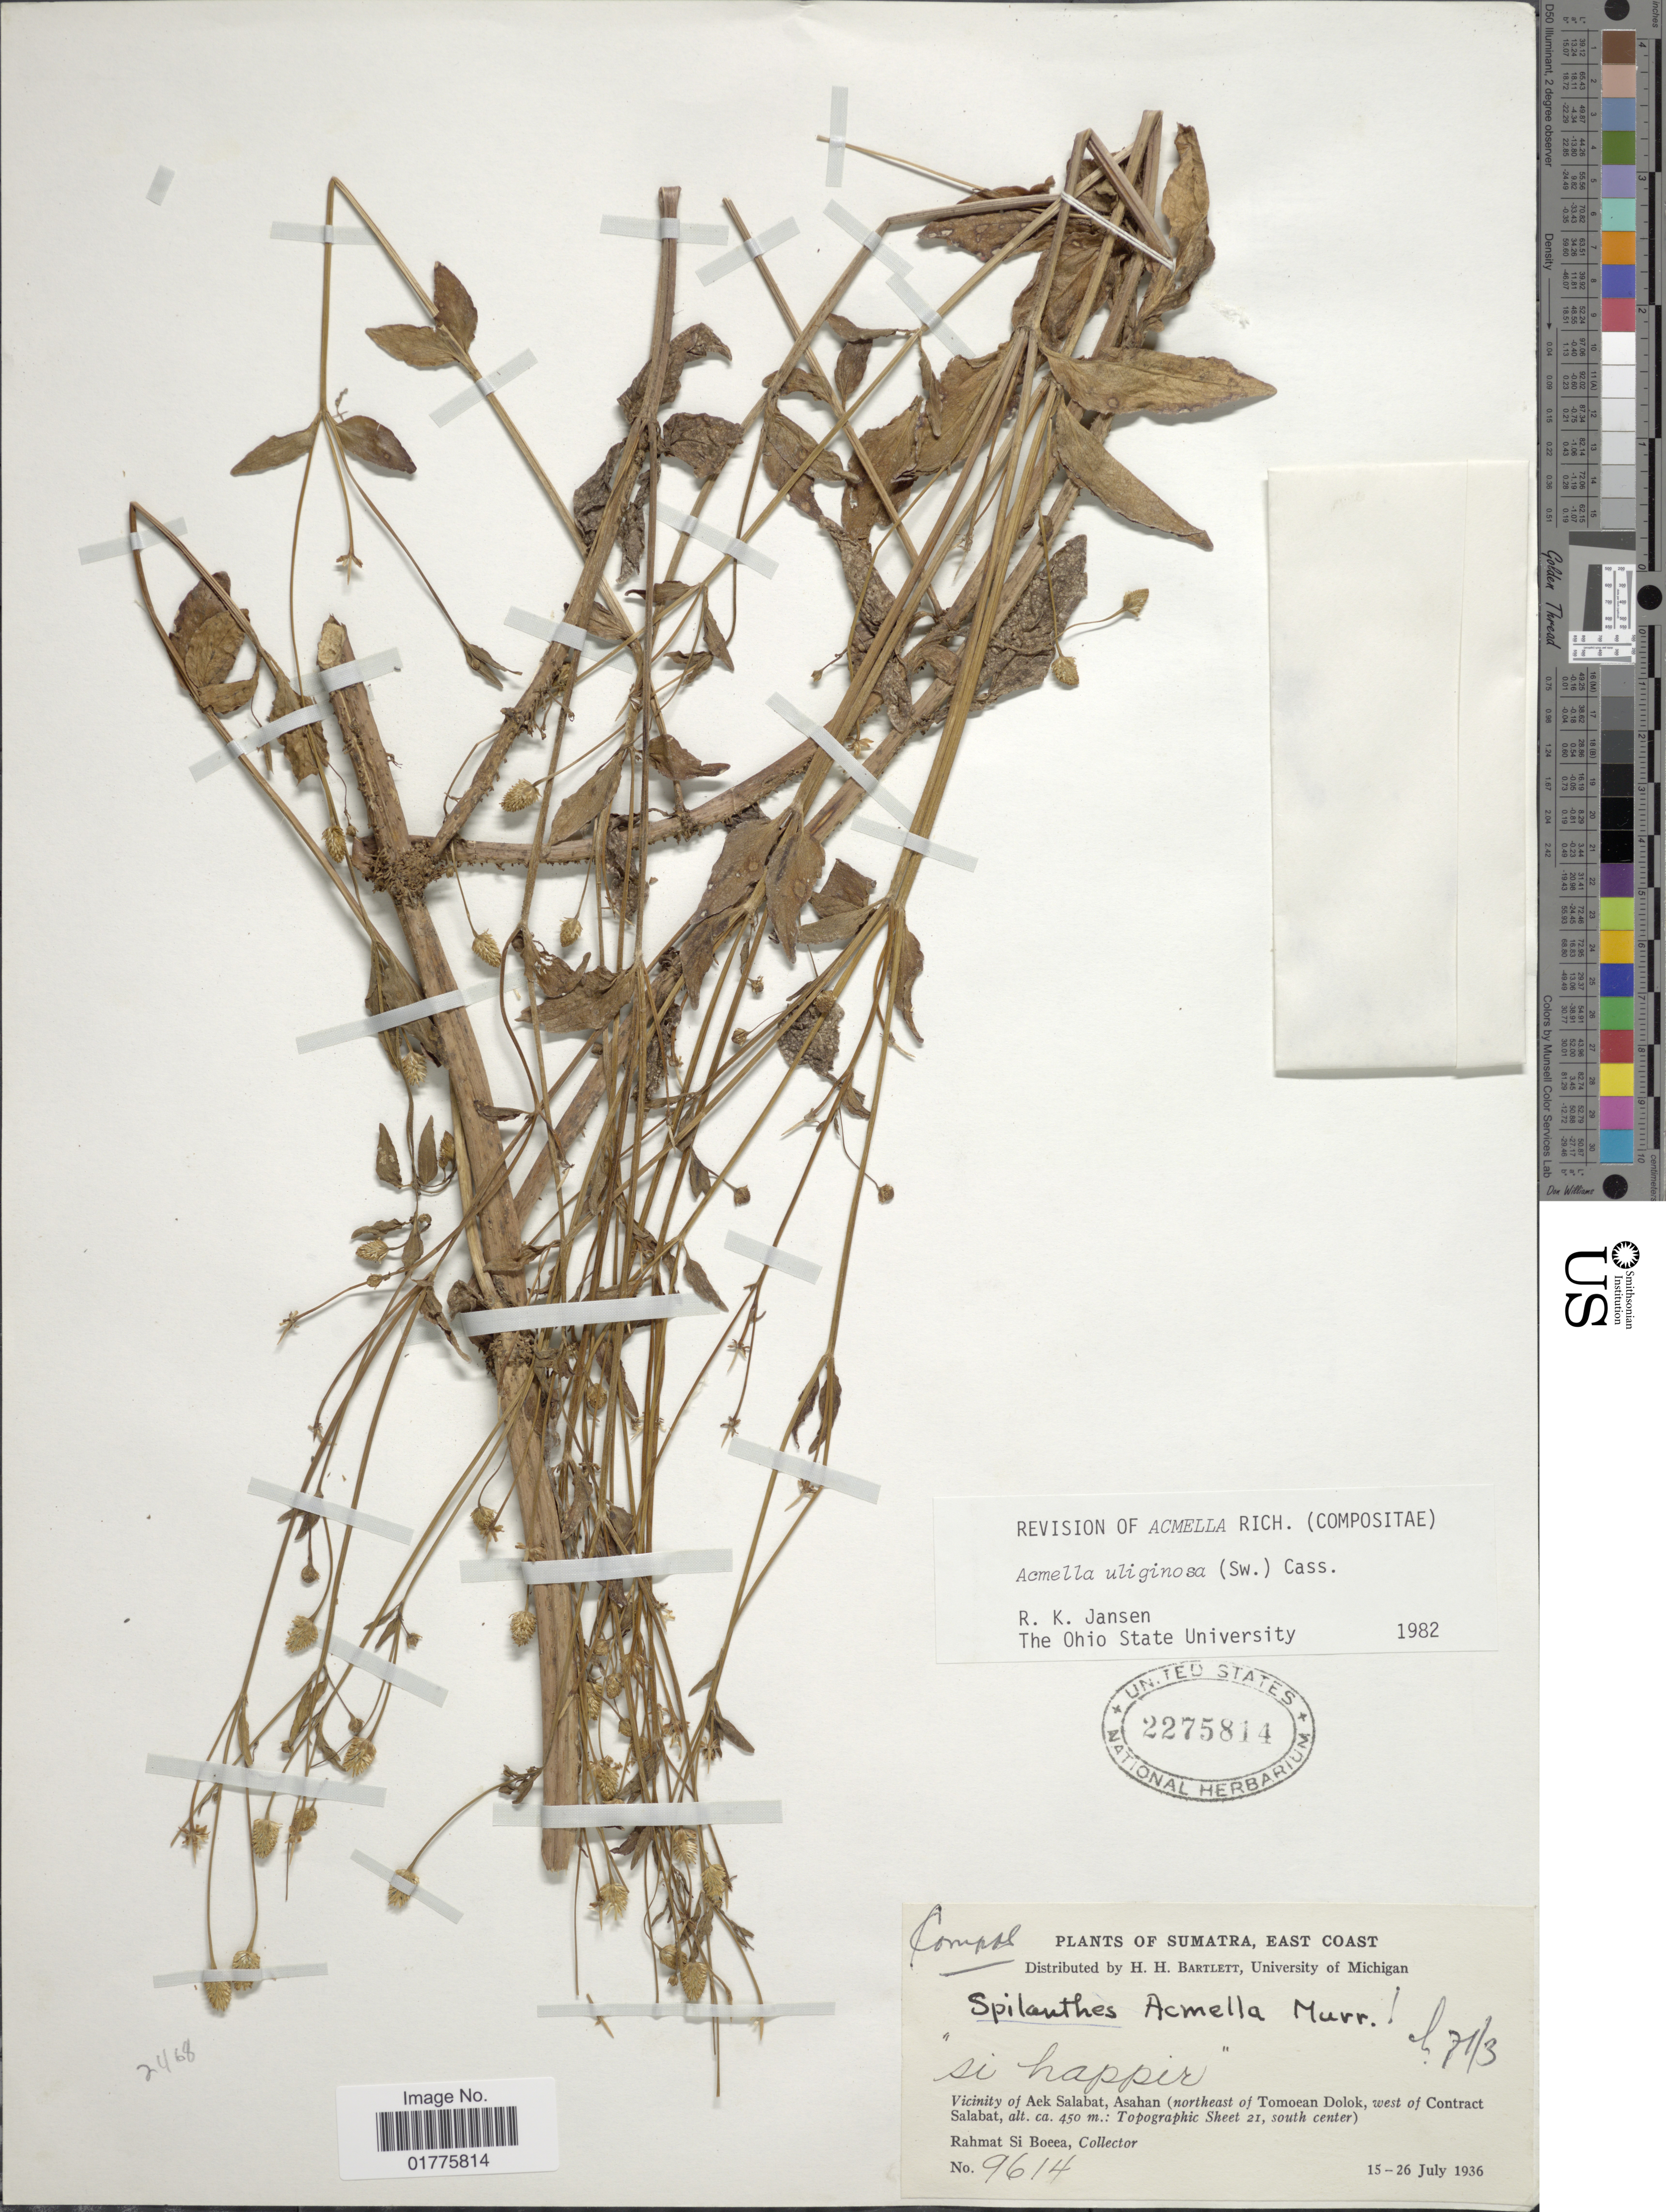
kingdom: Plantae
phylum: Tracheophyta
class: Magnoliopsida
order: Asterales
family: Asteraceae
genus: Acmella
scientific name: Acmella uliginosa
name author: (Sw.) Cass.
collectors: Rahmat Si Boeea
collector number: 9614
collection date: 1936-07-15/1936-07-26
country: Indonesia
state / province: Sumatra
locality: East Coast, vicinity of Aek Salabat, Asahan (northeast of Tmoean Dolok, west of Contract Salabat: Topographic Sheet 21, south center)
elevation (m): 450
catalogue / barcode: US 2275814